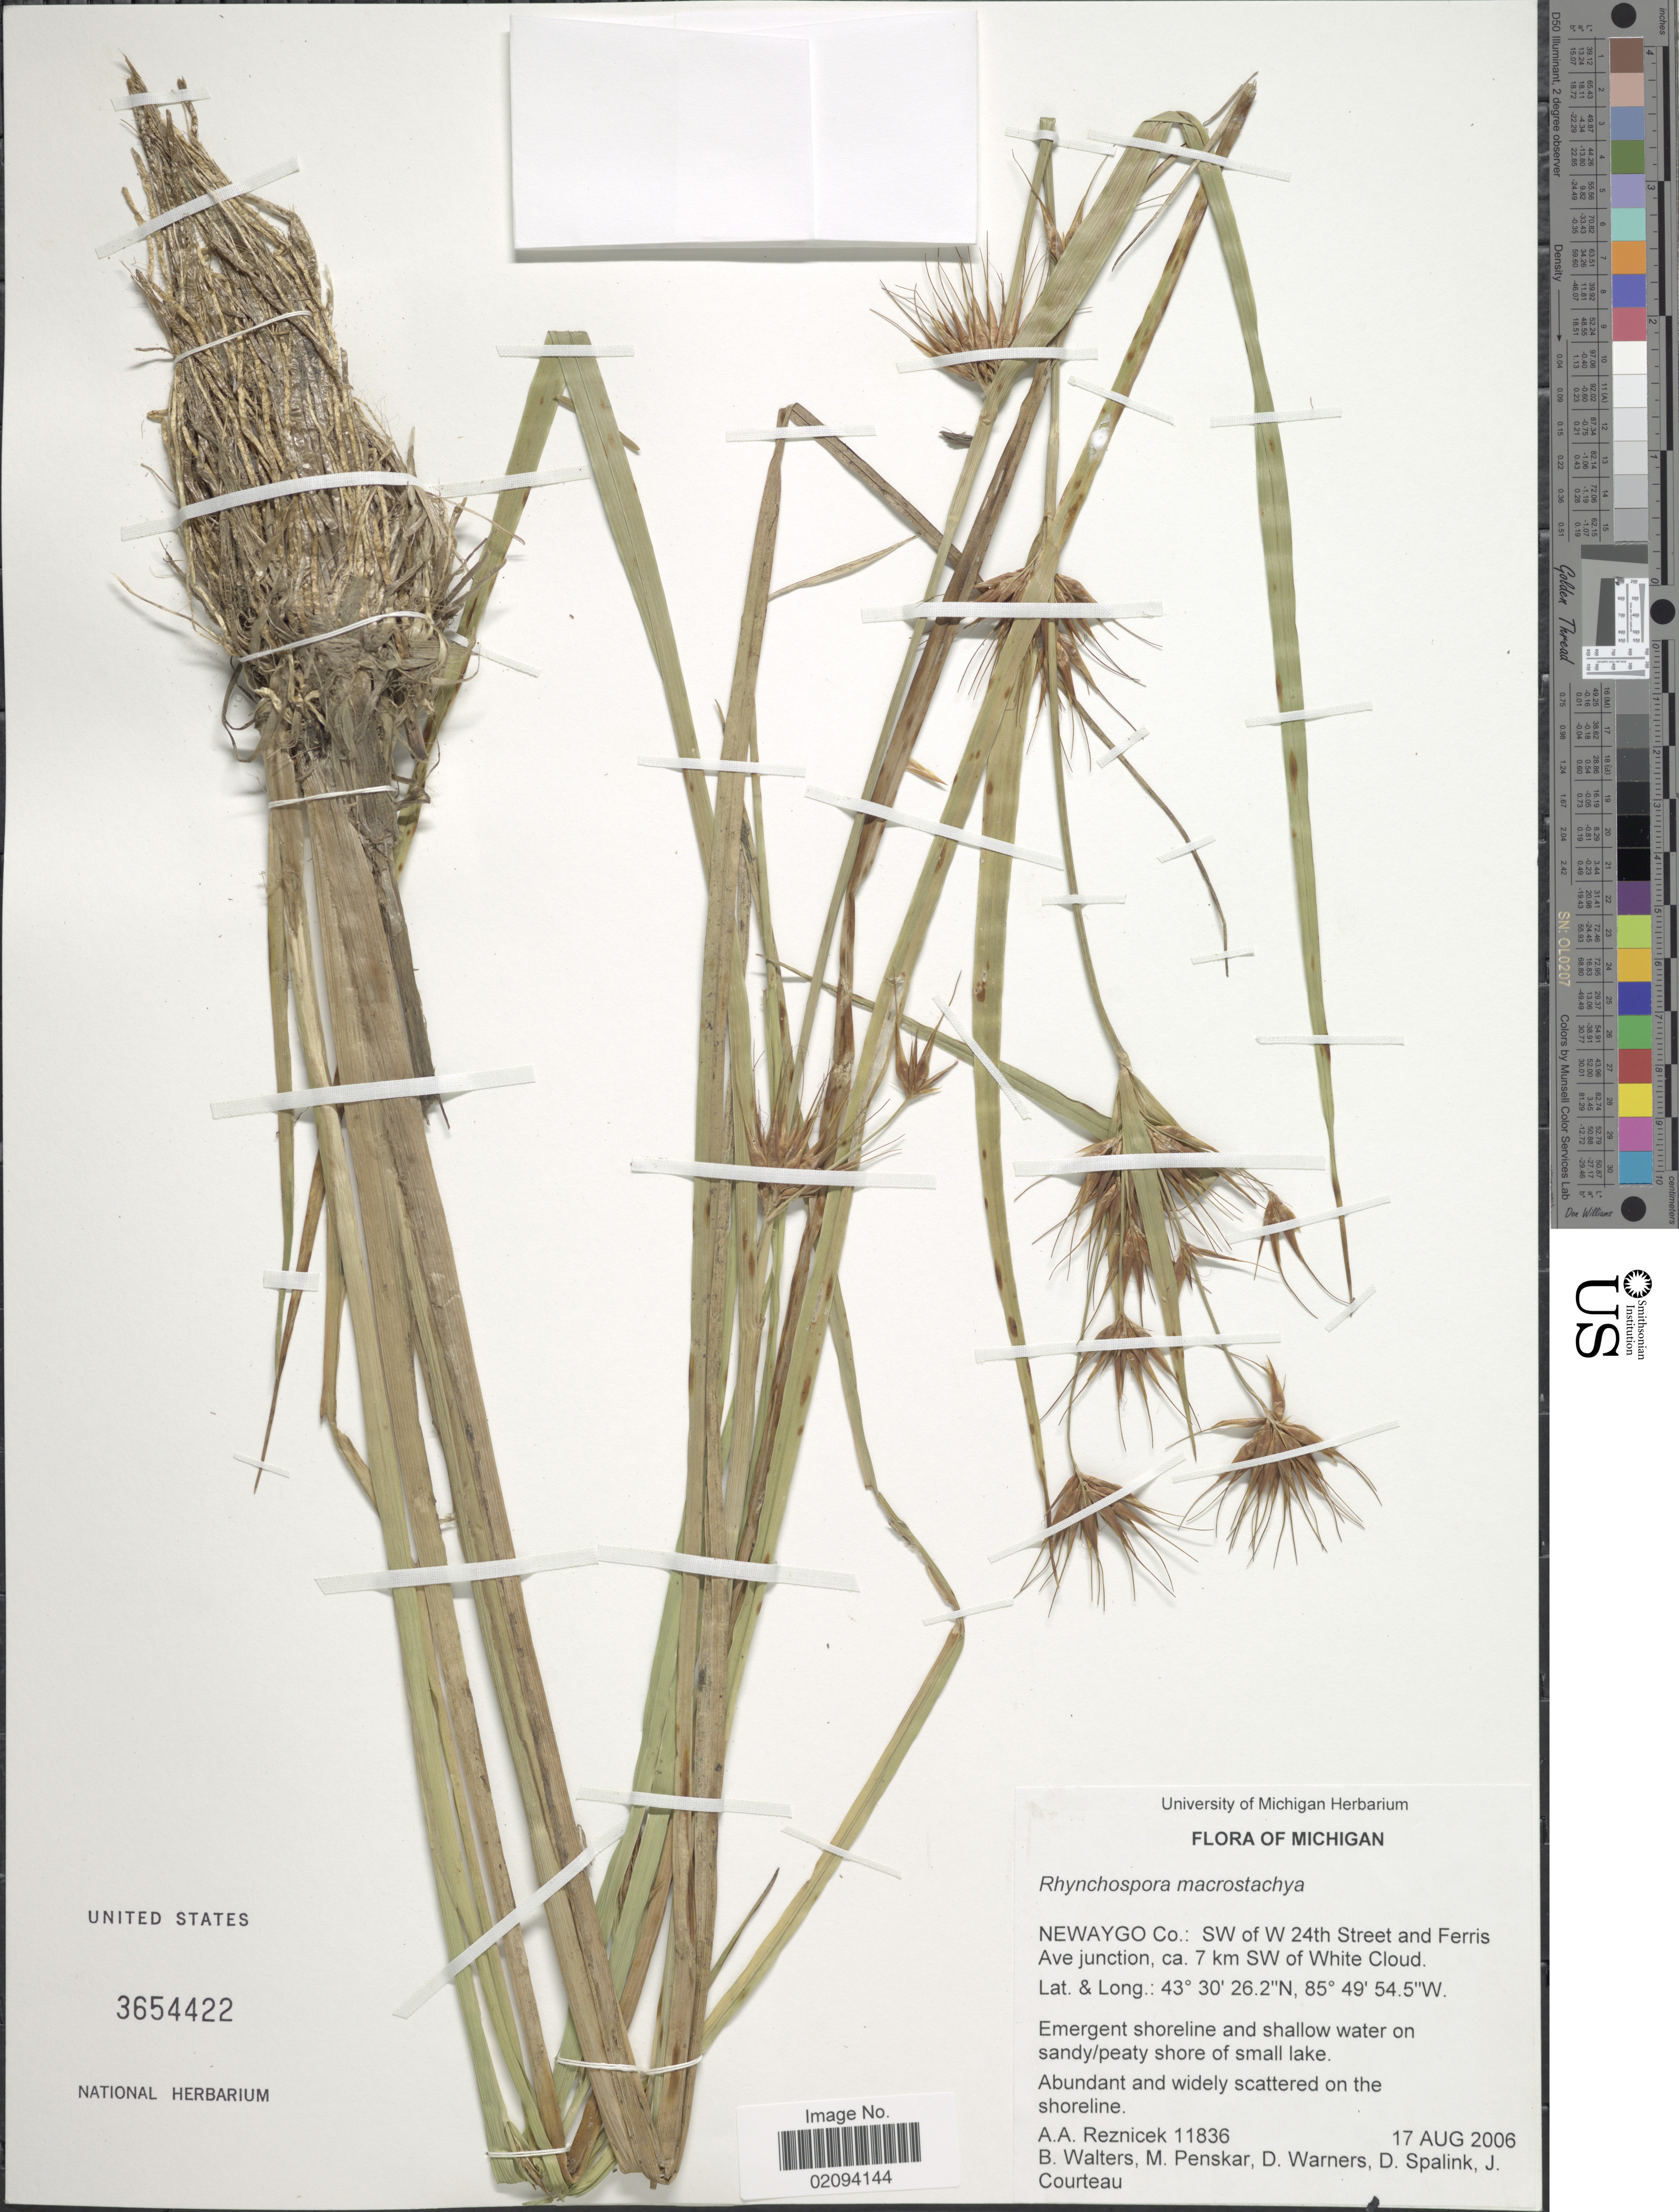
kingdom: Plantae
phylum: Tracheophyta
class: Liliopsida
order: Poales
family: Cyperaceae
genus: Rhynchospora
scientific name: Rhynchospora macrostachya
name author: Torr. ex A. Gray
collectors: A. A. Reznicek, B. Walters, M. Penskar, D. Warners & et al.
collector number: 11836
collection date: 2006-08-17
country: United States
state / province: Michigan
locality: Newaygo Co.: SW of 24th Street and Ferris Ave junction, ca. 7 km SW of White Cloud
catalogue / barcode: US 3654422